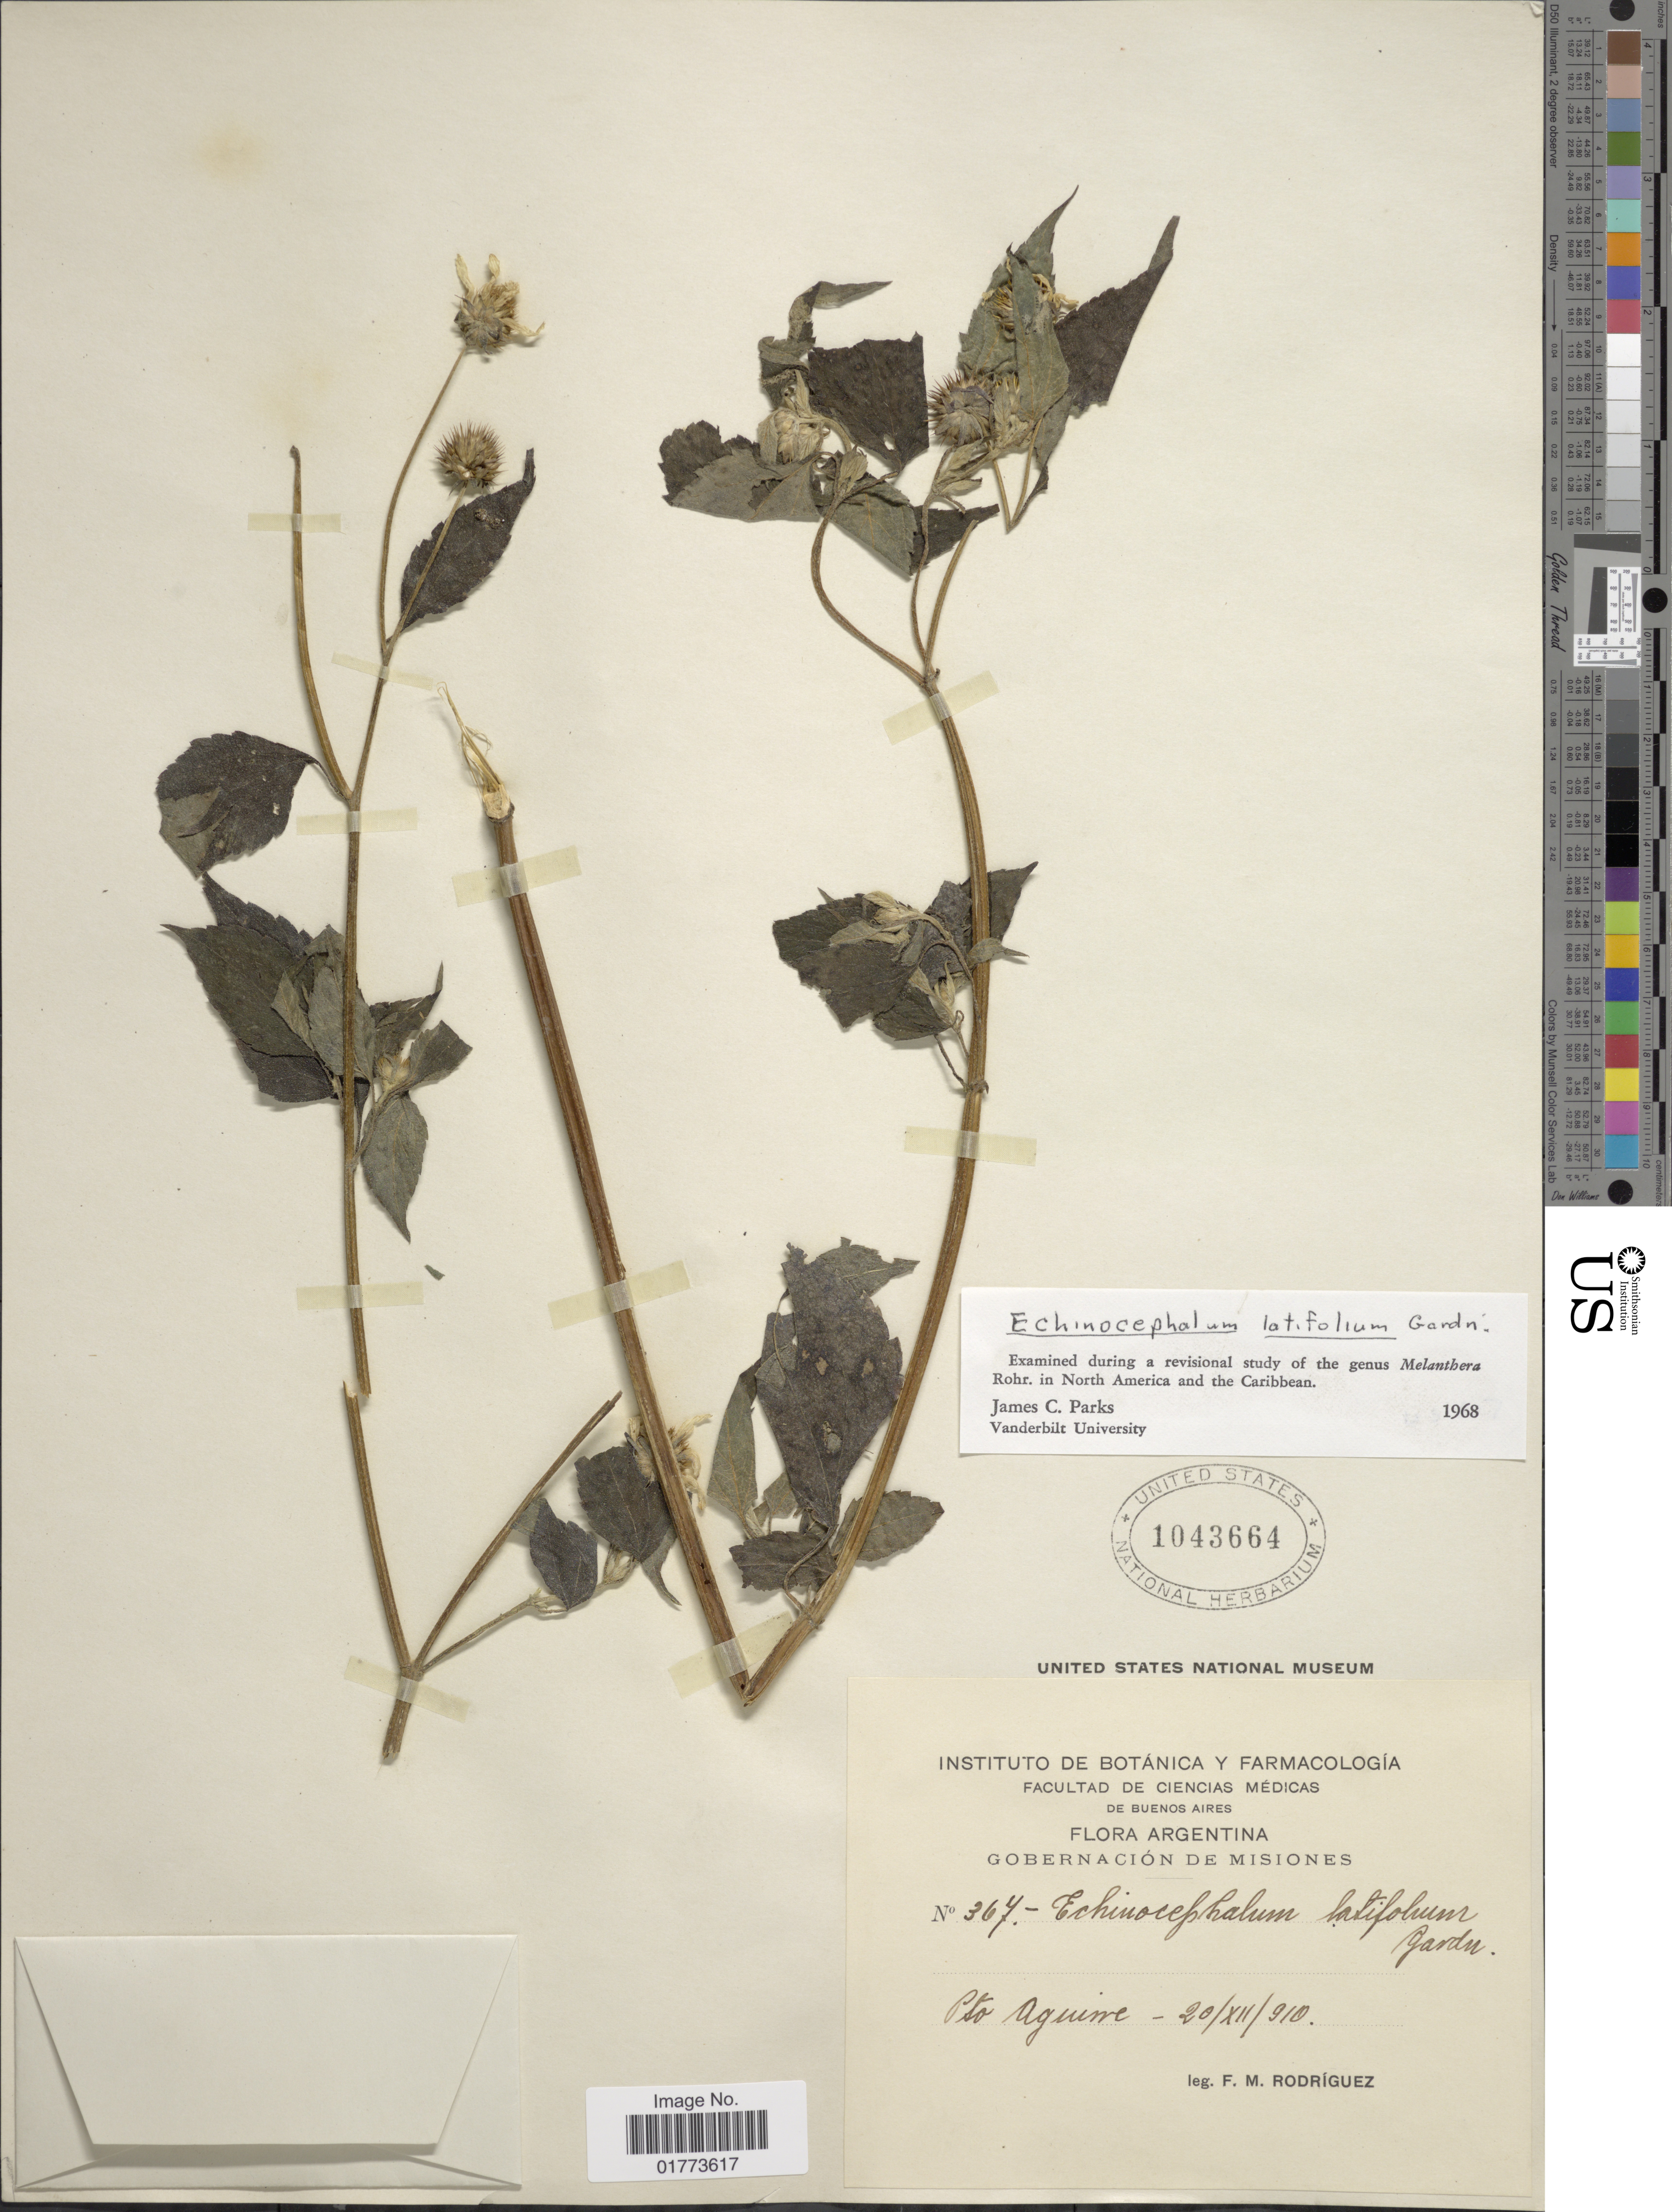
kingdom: Plantae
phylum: Tracheophyta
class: Magnoliopsida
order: Asterales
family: Asteraceae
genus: Melanthera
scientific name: Melanthera latifolia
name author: (Gardner)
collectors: F. M. Rodriguez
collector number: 367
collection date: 1910-12-20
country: Argentina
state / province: Misiones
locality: Pto Aguirre.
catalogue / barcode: US 1043664